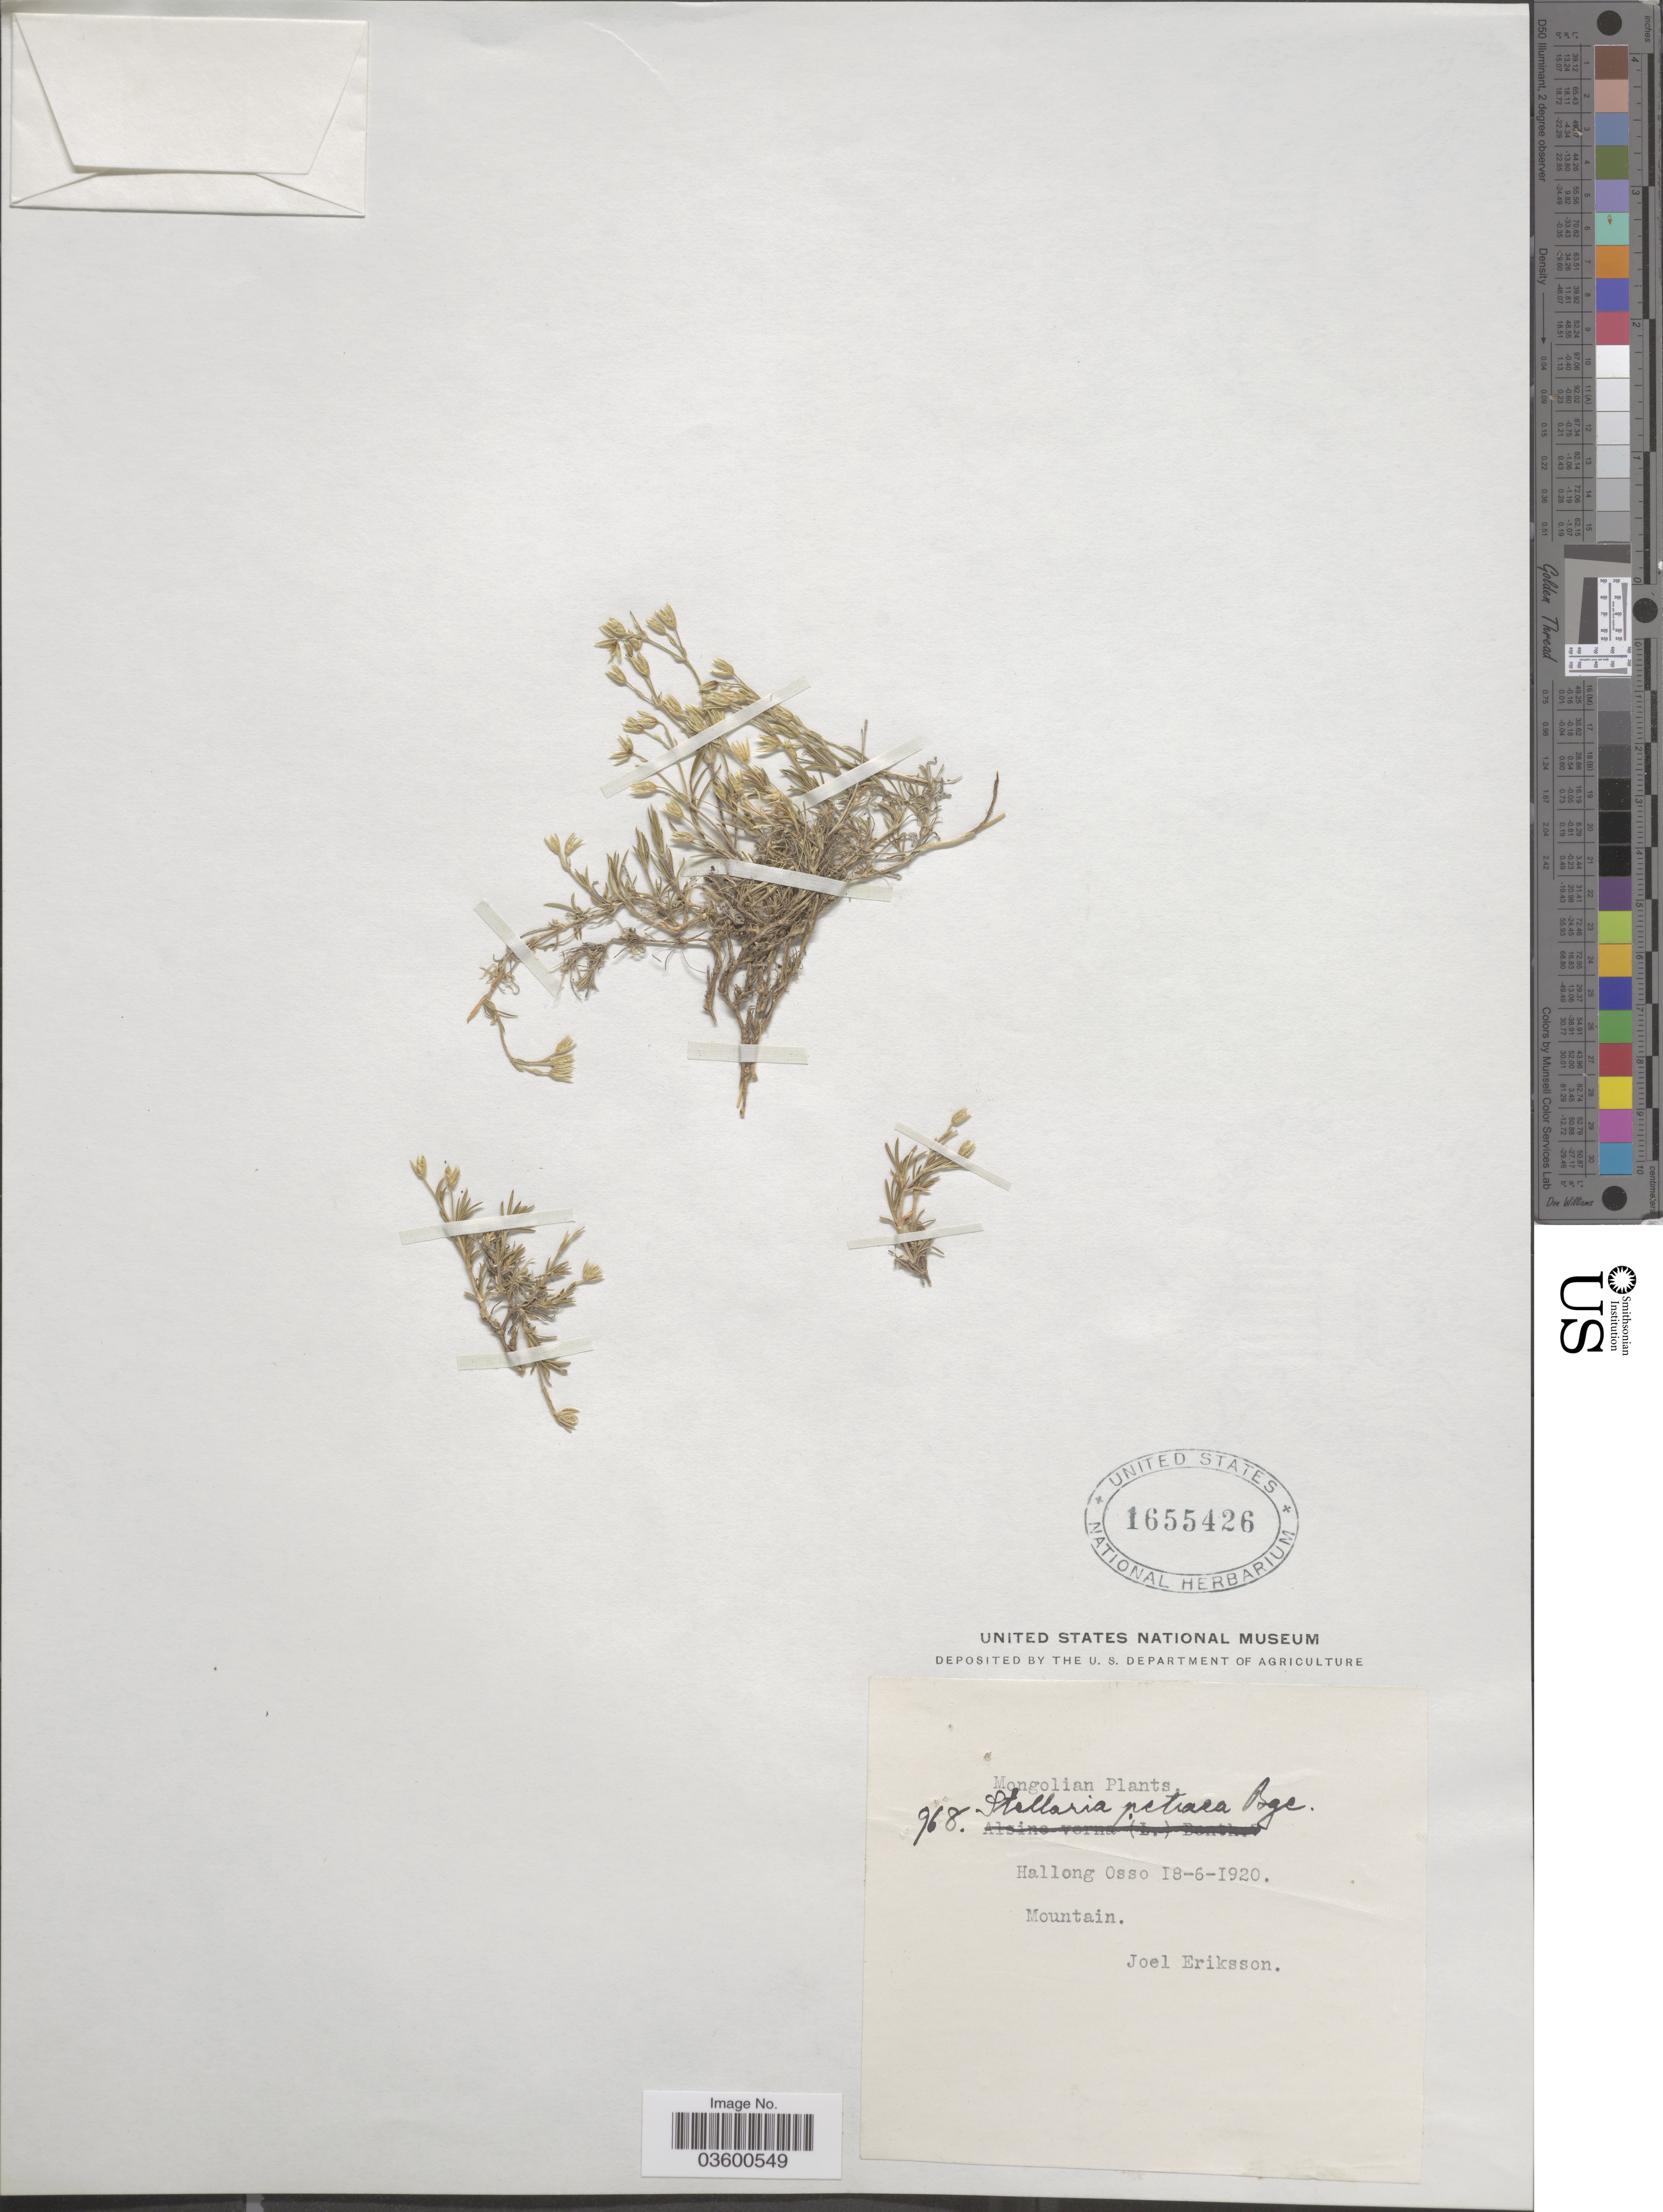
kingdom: Plantae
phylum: Tracheophyta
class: Magnoliopsida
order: Caryophyllales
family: Caryophyllaceae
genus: Adenonema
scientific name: Adenonema petraeum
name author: (Bunge) Bunge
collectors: J. Eriksson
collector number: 968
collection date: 1920-06-18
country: Mongolia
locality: Hallong Osso. Mountain.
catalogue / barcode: US 1655426